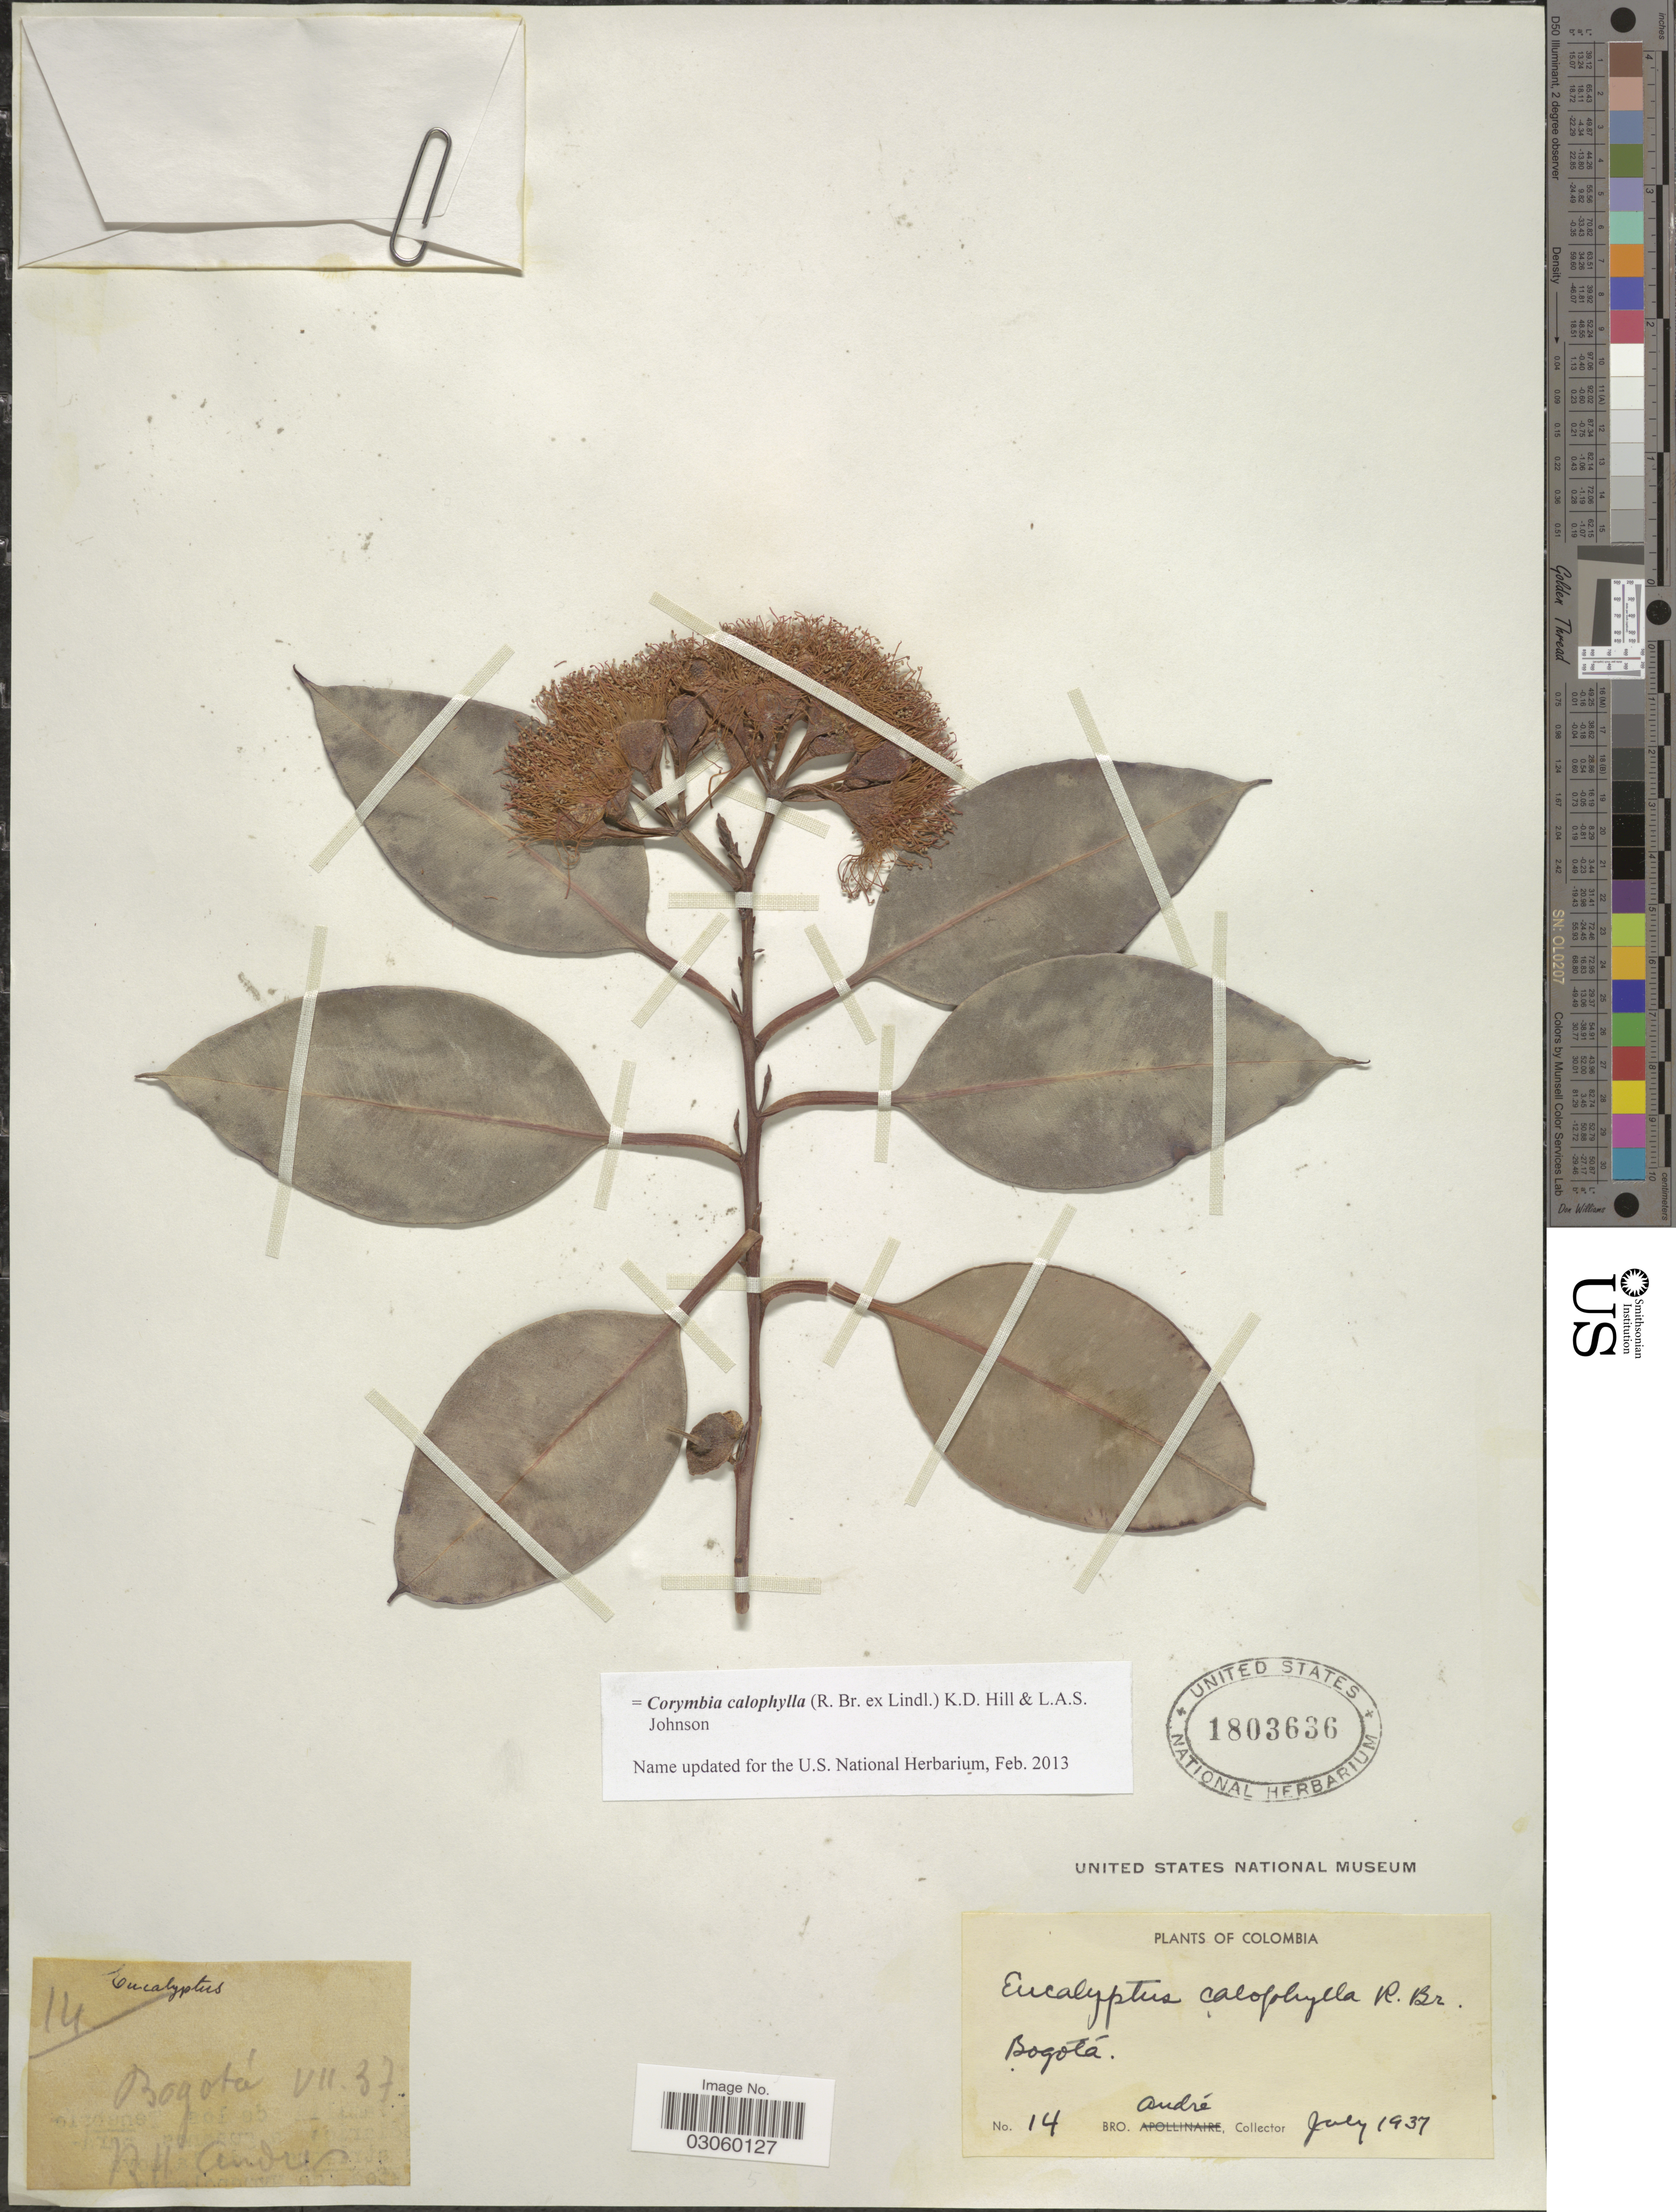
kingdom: Plantae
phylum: Tracheophyta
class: Magnoliopsida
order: Myrtales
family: Myrtaceae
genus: Corymbia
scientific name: Corymbia calophylla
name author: (Lindl.) K.D. Hill & L.A.S. Johnson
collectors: R. Andre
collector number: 14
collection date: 1937-07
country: Colombia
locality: Bogotá.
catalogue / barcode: US 1803636